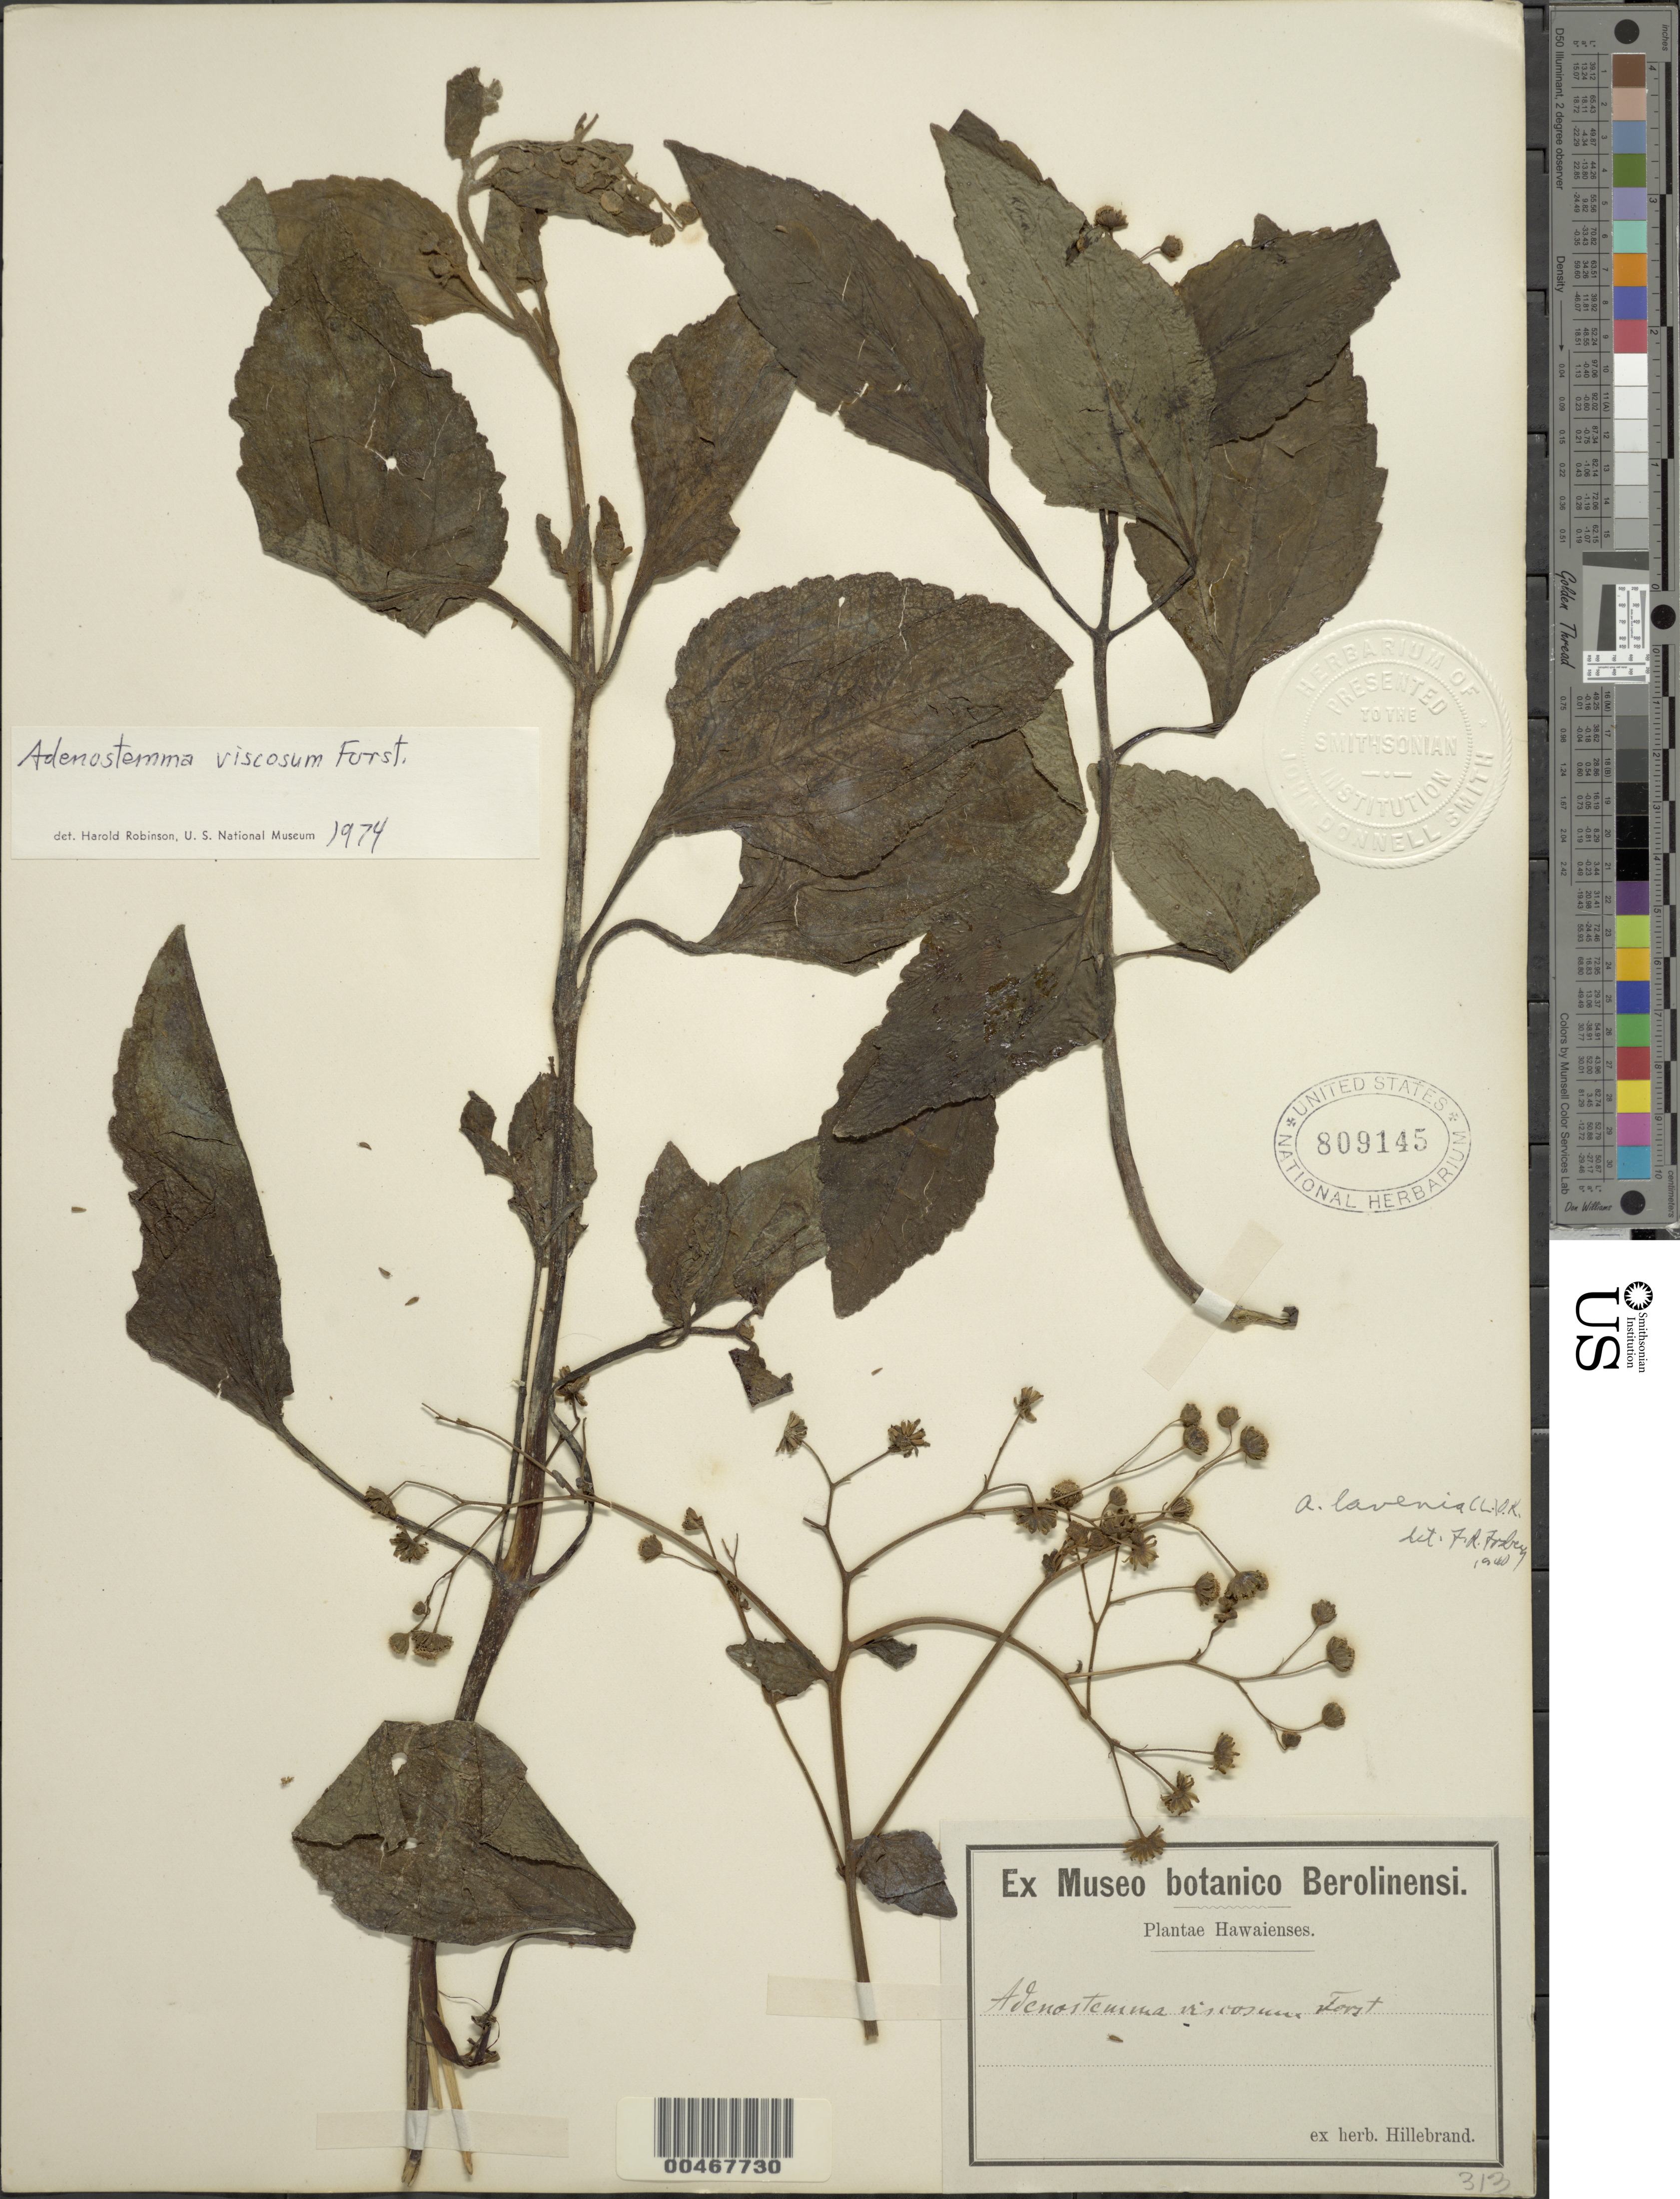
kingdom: Plantae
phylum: Tracheophyta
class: Magnoliopsida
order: Asterales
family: Asteraceae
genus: Adenostemma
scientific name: Adenostemma viscosum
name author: J.R. Forst. & G. Forst.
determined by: Robinson, Harold E., (US)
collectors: W. Hillebrand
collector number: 313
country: United States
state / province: Hawaii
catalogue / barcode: US 809145